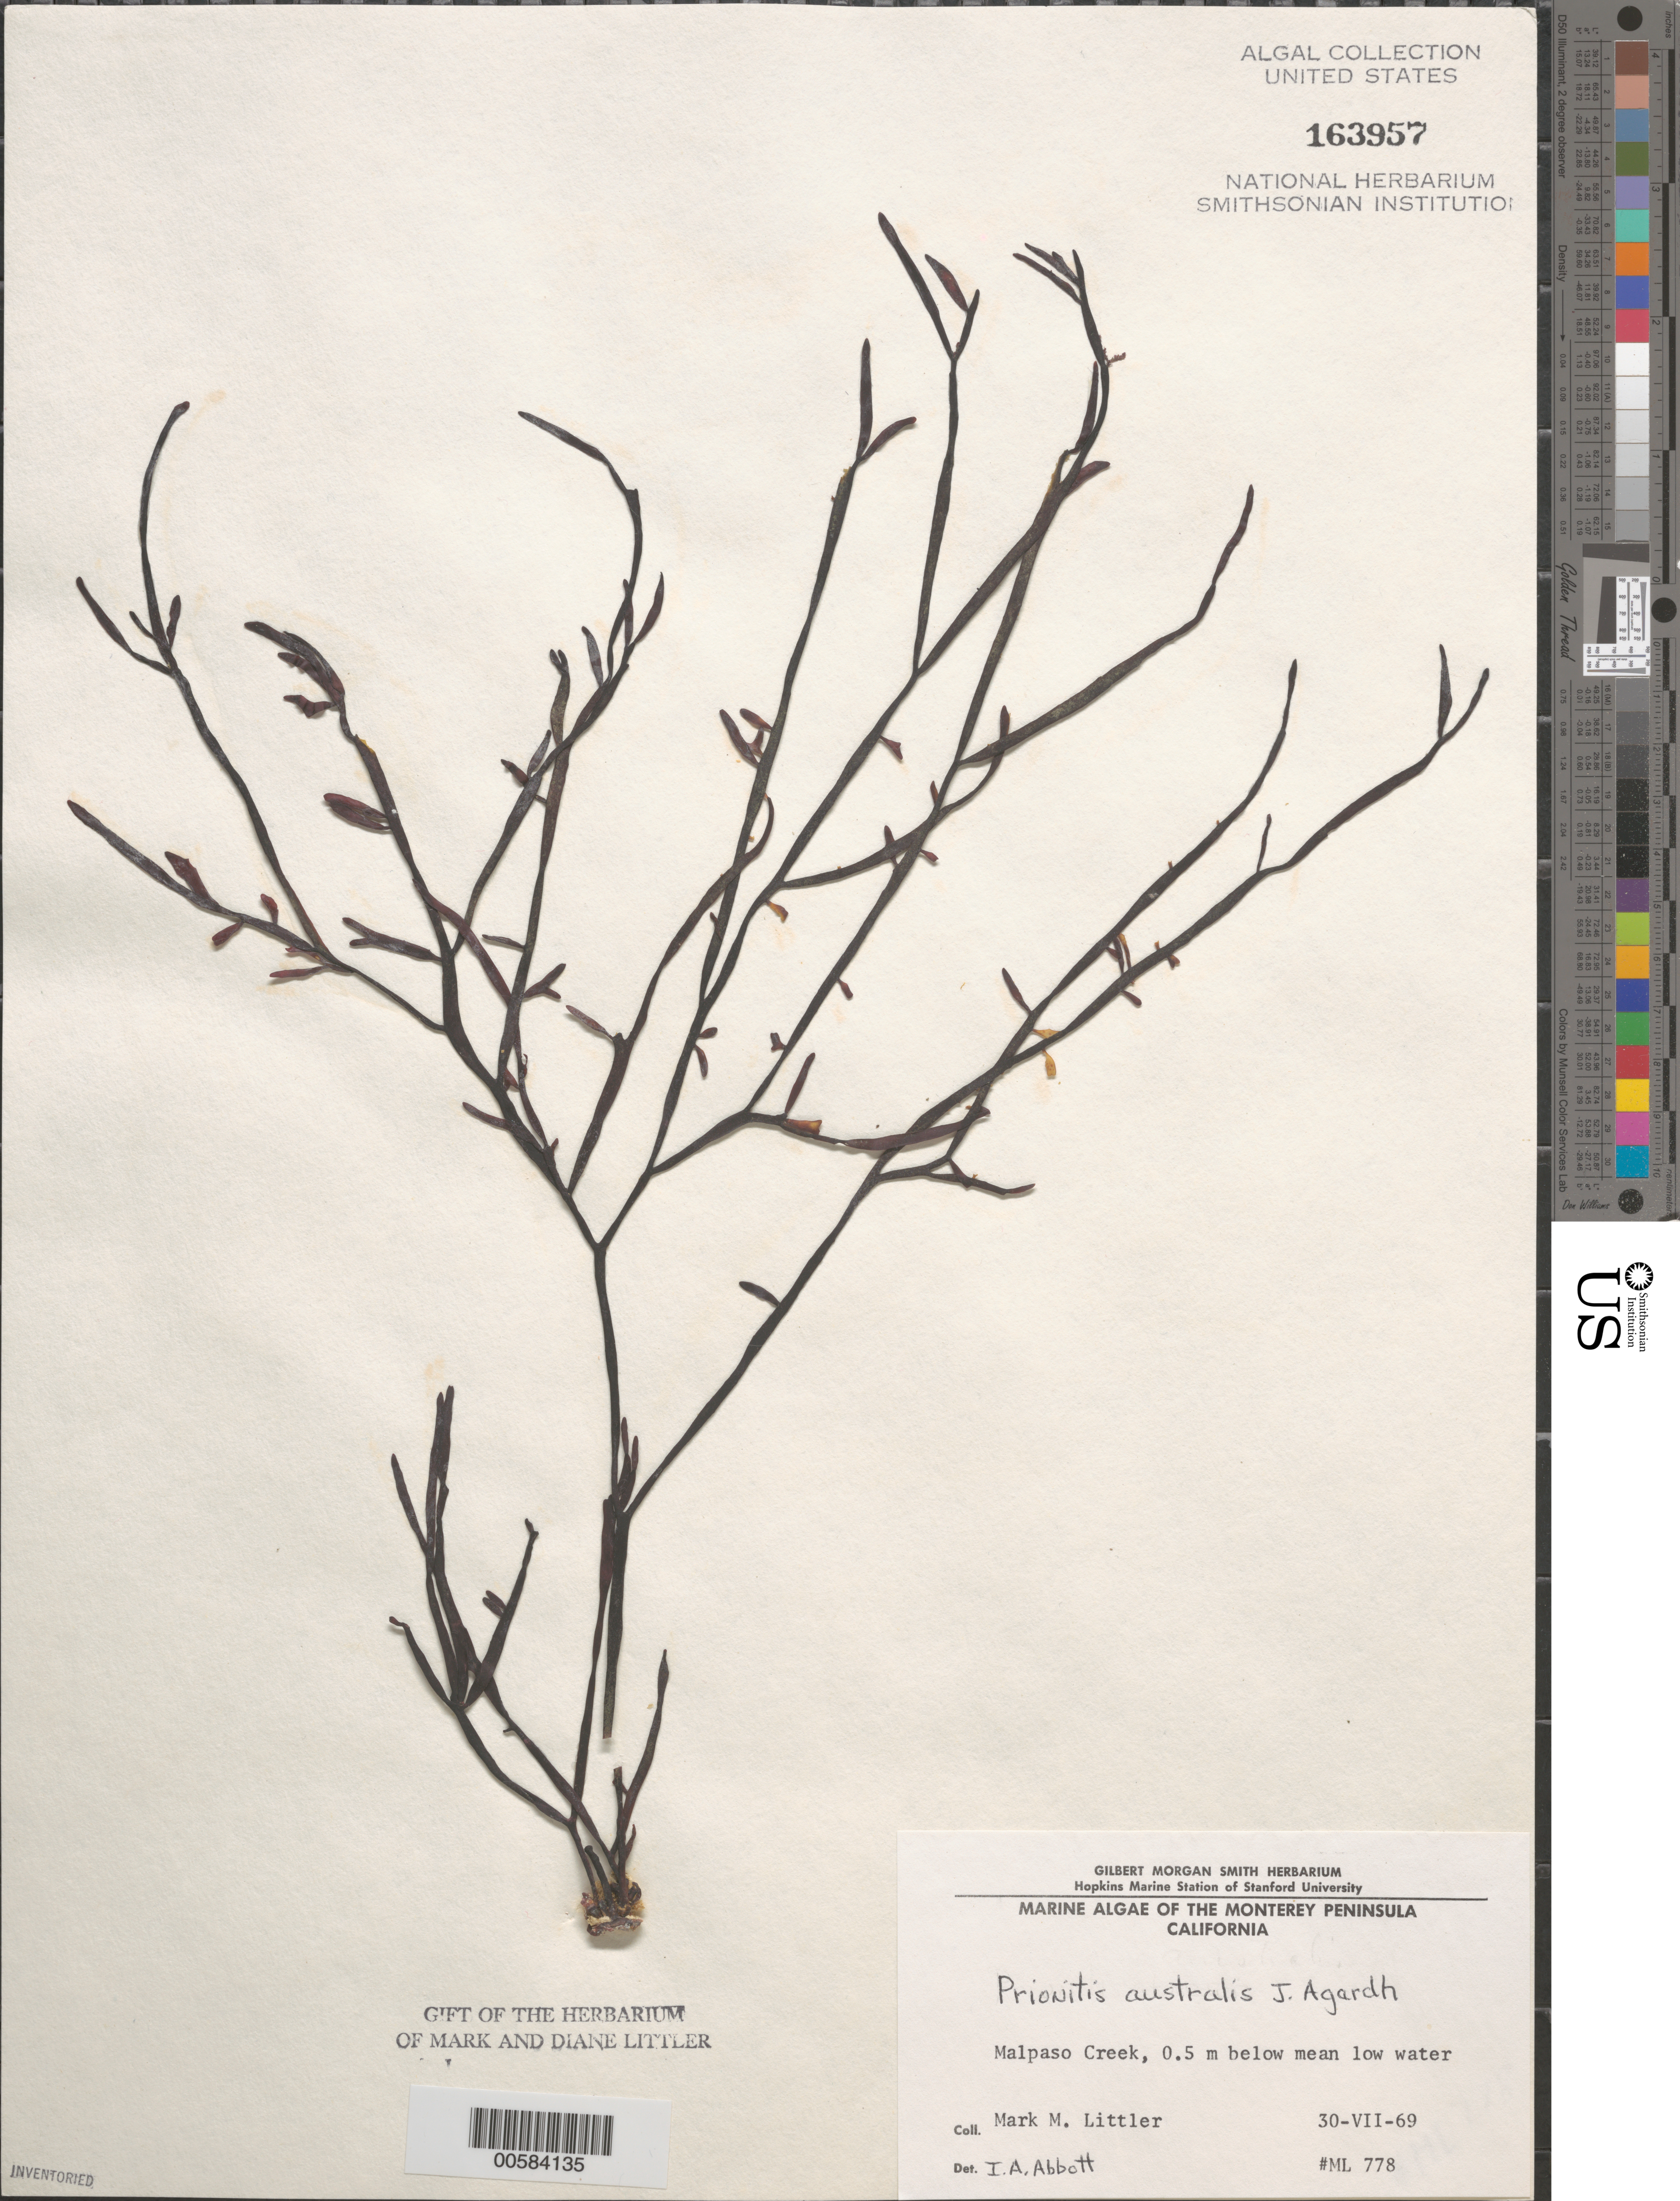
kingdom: Plantae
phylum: Rhodophyta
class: Florideophyceae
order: Cryptonemiales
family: Cryptonemiaceae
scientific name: Prionitis australis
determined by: Abbott, Isabella A.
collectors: M. M. Littler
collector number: ML 778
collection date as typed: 30 Jul 1969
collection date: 1969-07-30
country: United States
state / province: California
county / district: Monterey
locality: Malpaso Creek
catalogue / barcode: US 163957